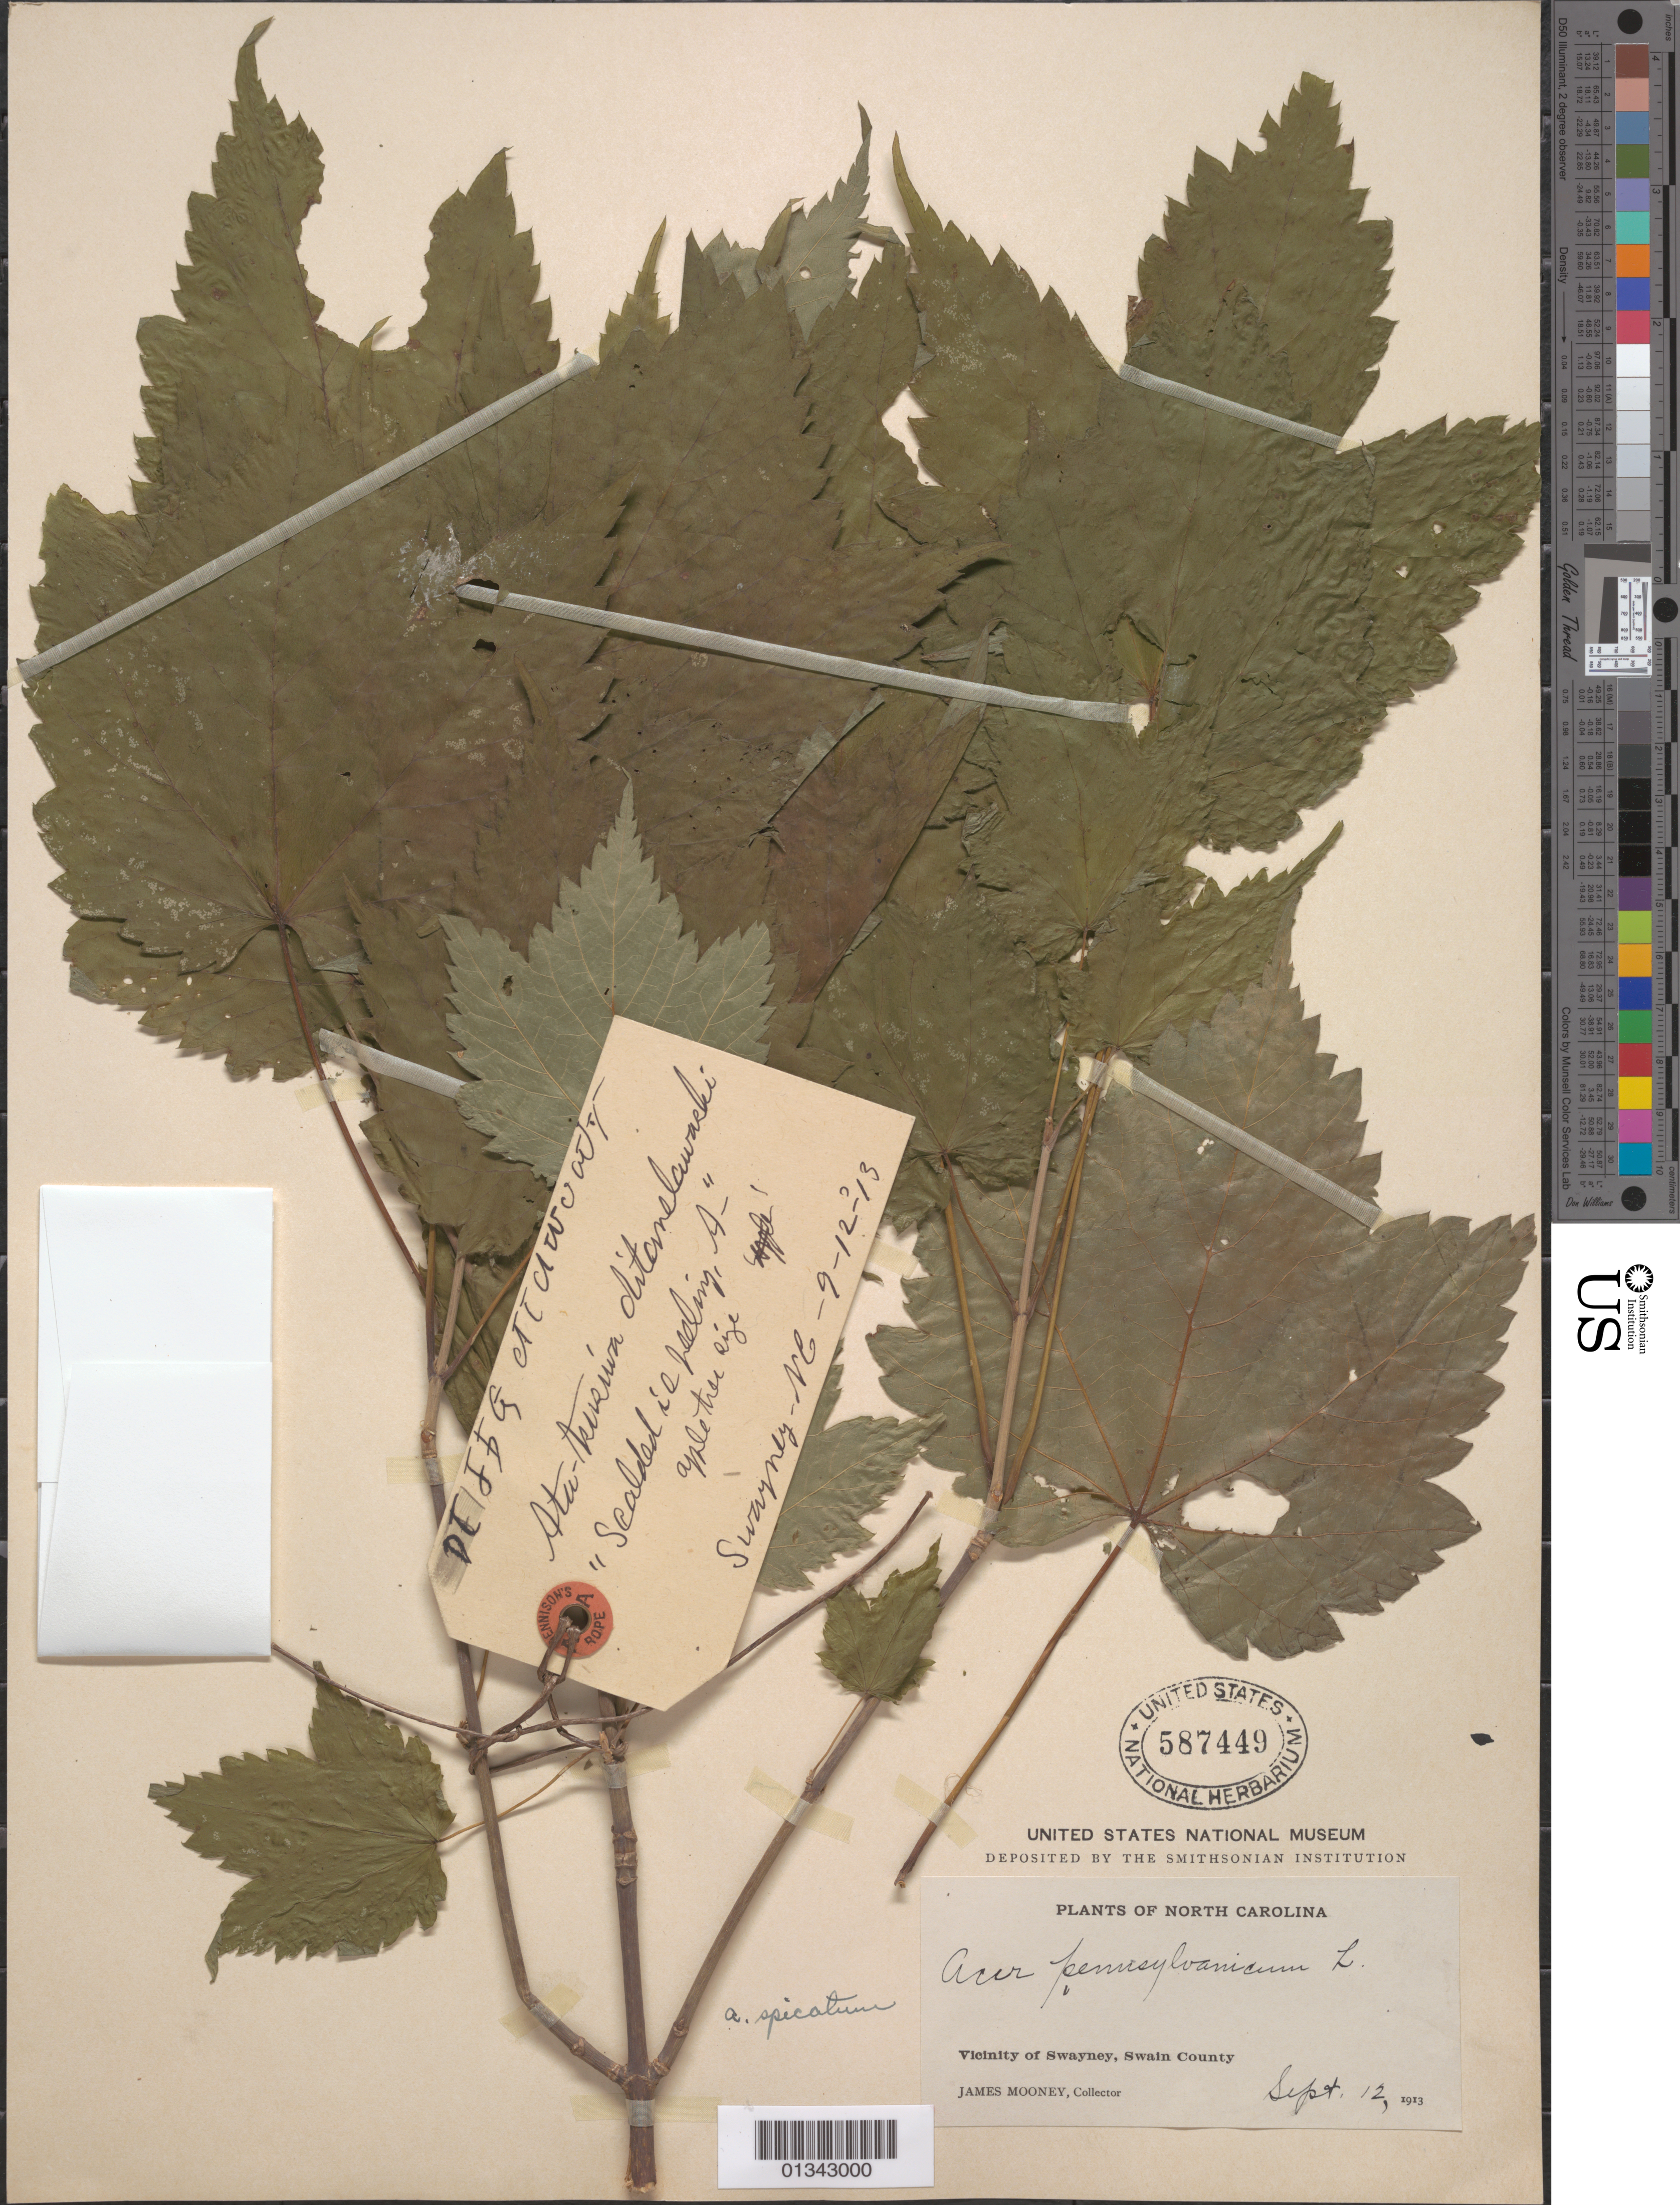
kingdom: Plantae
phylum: Tracheophyta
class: Magnoliopsida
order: Sapindales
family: Sapindaceae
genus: Acer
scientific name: Acer spicatum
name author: Lam.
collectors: J. Mooney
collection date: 1913-09-12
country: United States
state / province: North Carolina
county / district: Swain County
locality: Swain County, vicinity of Swayney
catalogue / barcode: US 587449